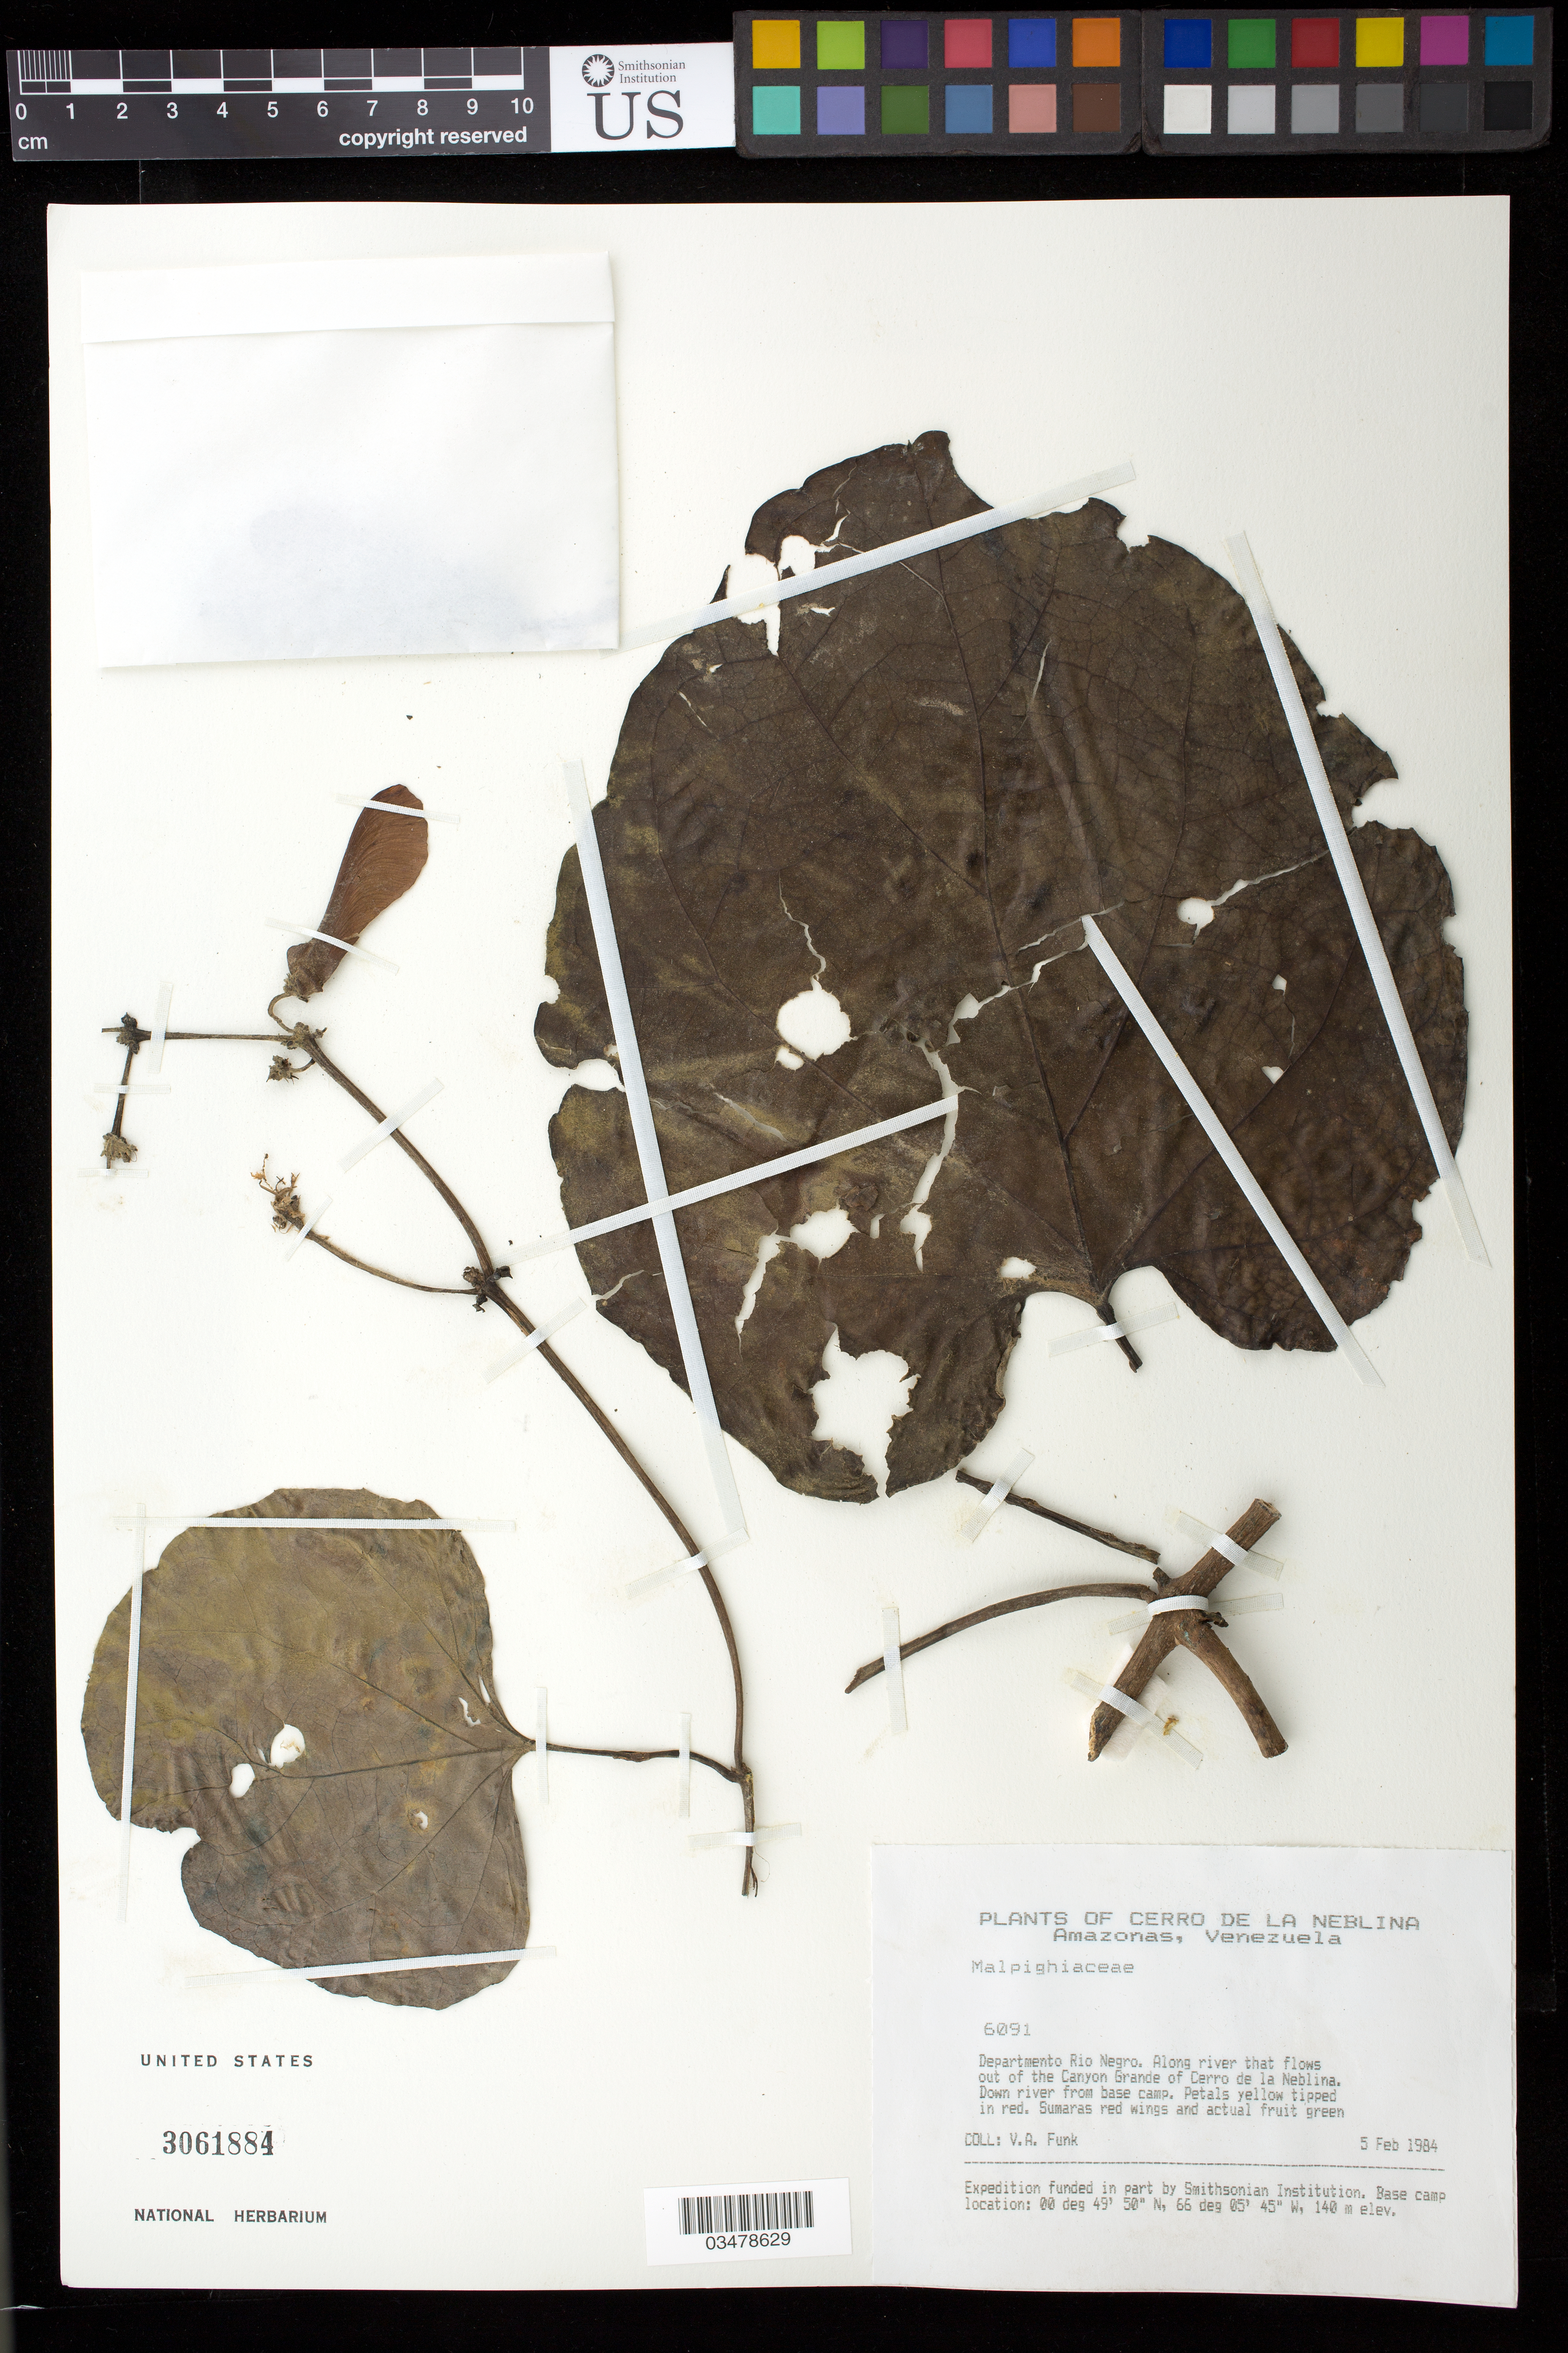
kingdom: Plantae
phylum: Tracheophyta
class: Magnoliopsida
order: Malpighiales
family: Malpighiaceae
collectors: V. Funk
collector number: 6091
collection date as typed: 5 Feb 1984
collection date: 1984-02-05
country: Venezuela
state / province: Amazonas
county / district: Río Negro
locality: Canyon Grande, Cerro de la Neblina, down river from base camp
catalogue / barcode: US 3061884